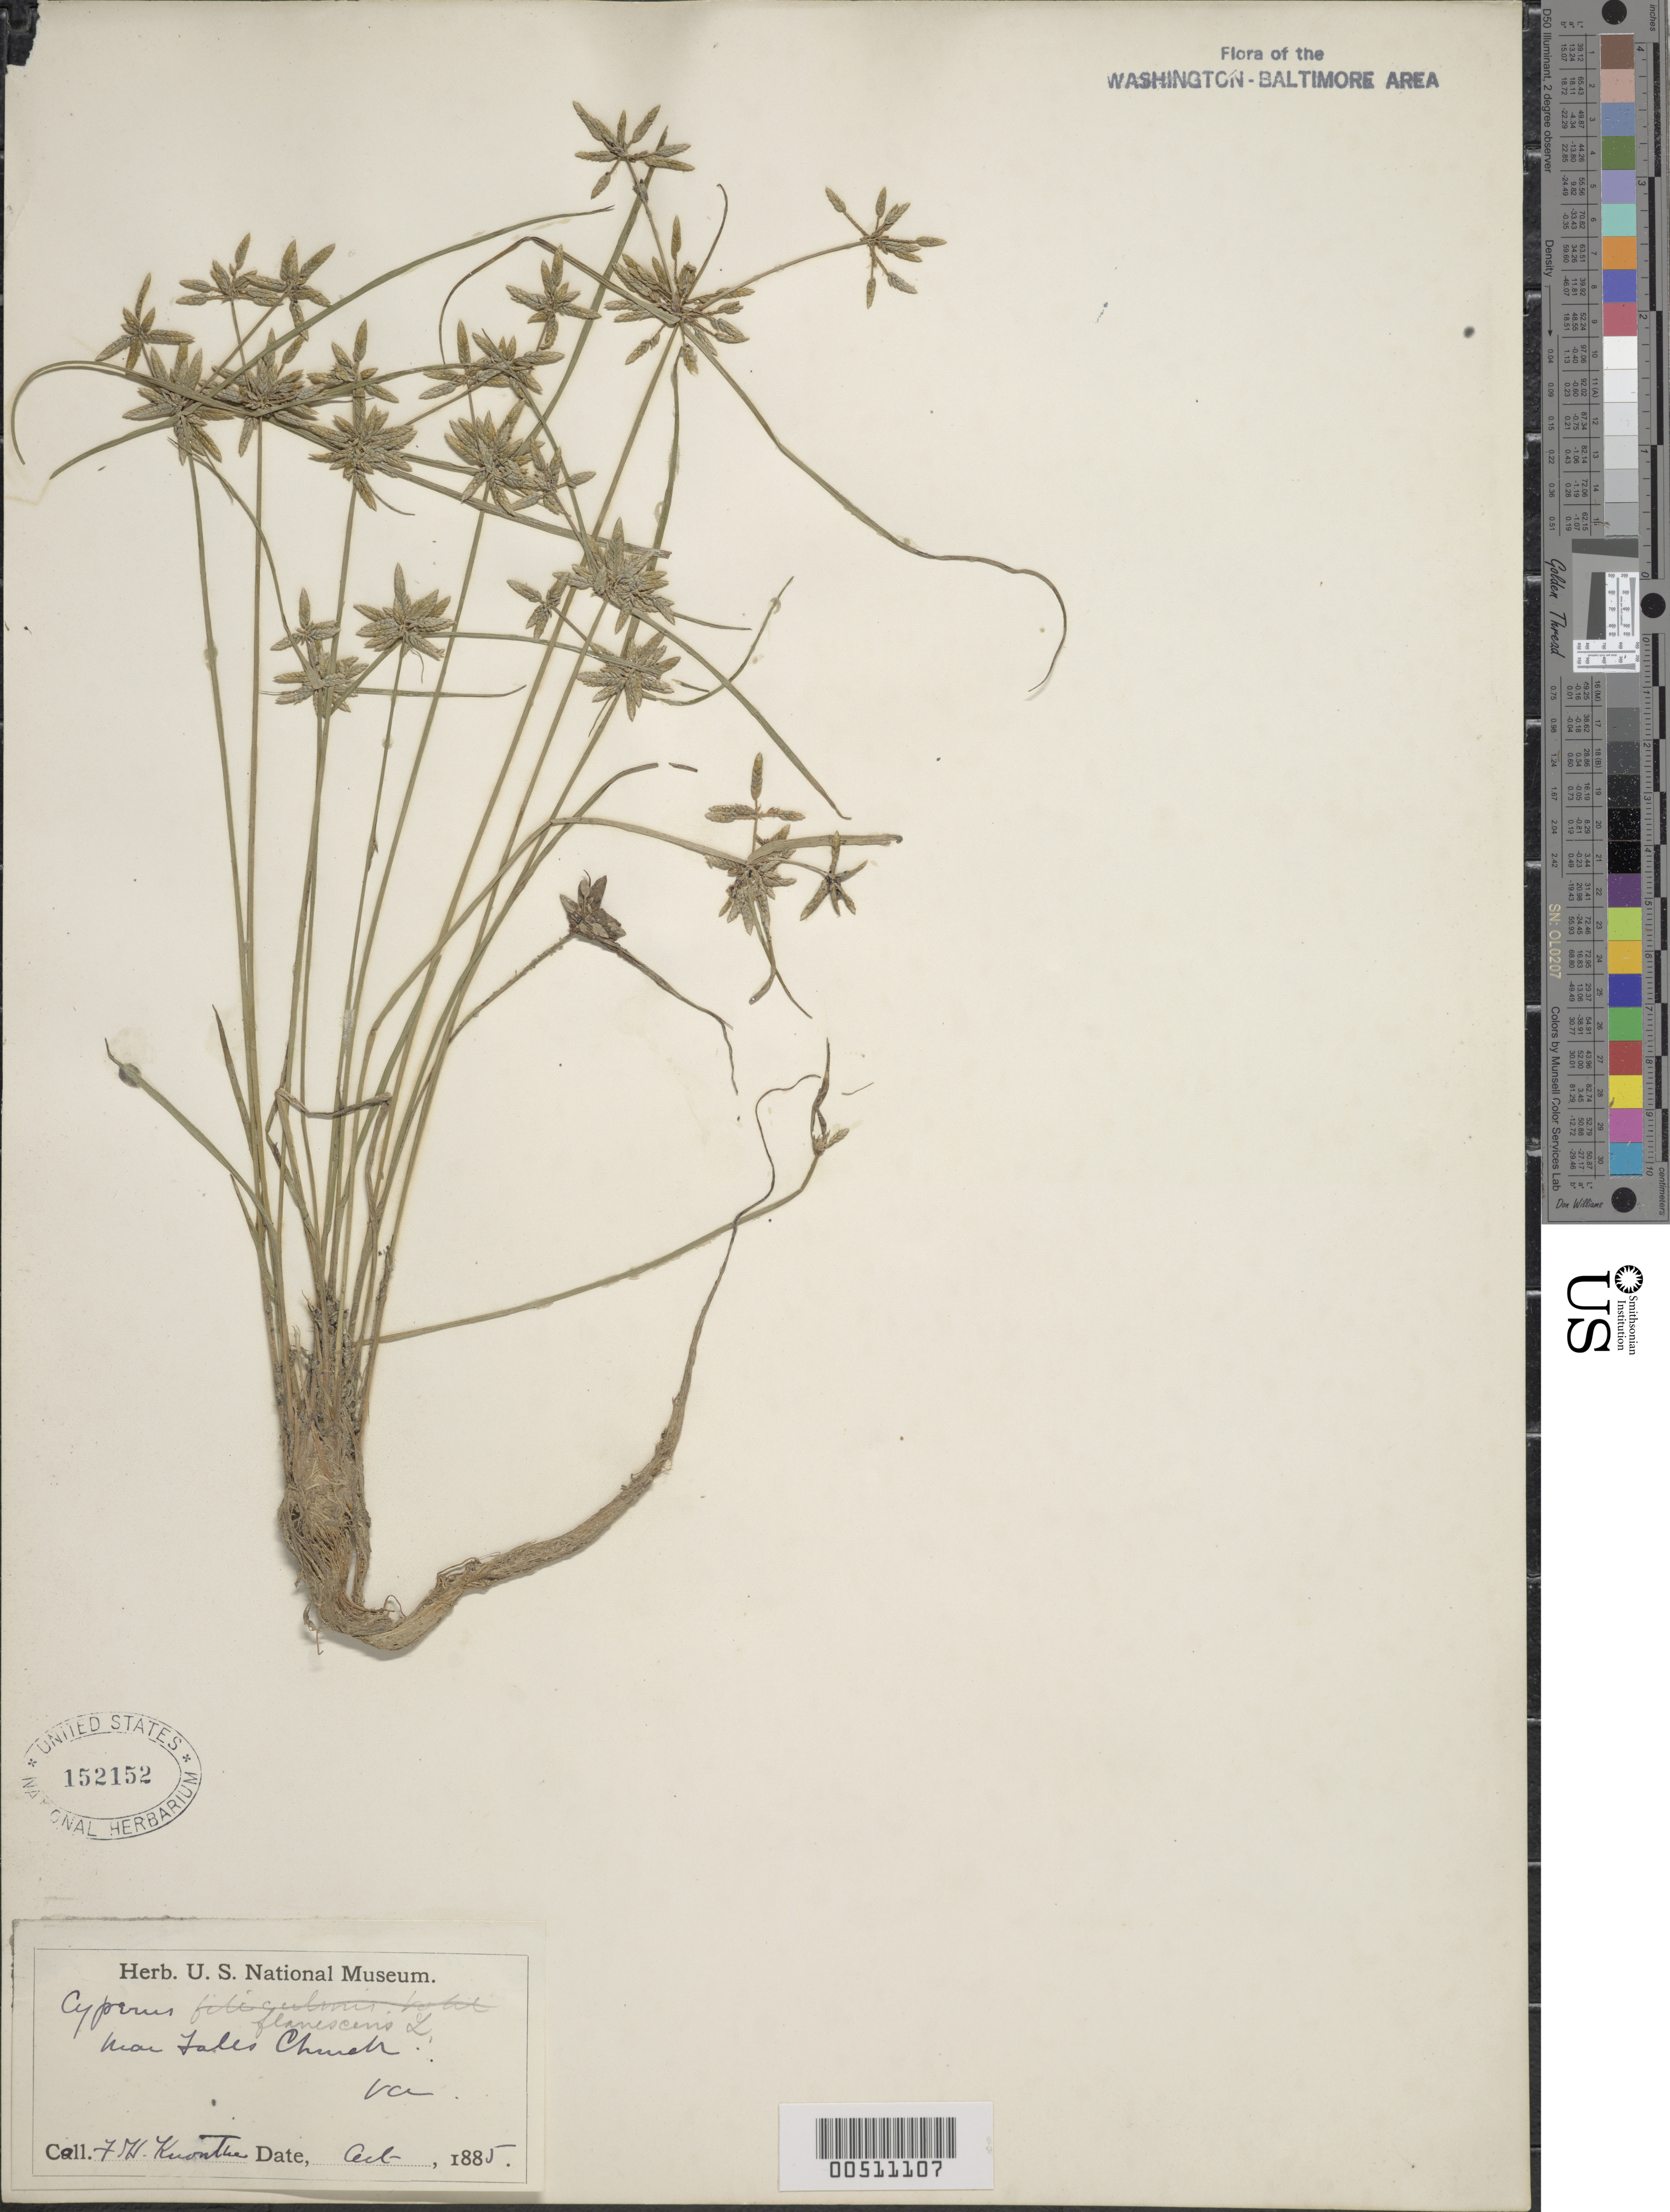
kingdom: Plantae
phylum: Tracheophyta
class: Liliopsida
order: Poales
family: Cyperaceae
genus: Cyperus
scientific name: Cyperus flavescens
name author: L.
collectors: F. H. Knowlton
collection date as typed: Oct 1885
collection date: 1885-10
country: United States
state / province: Virginia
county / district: City of Falls Church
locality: Falls Church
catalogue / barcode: US 152152